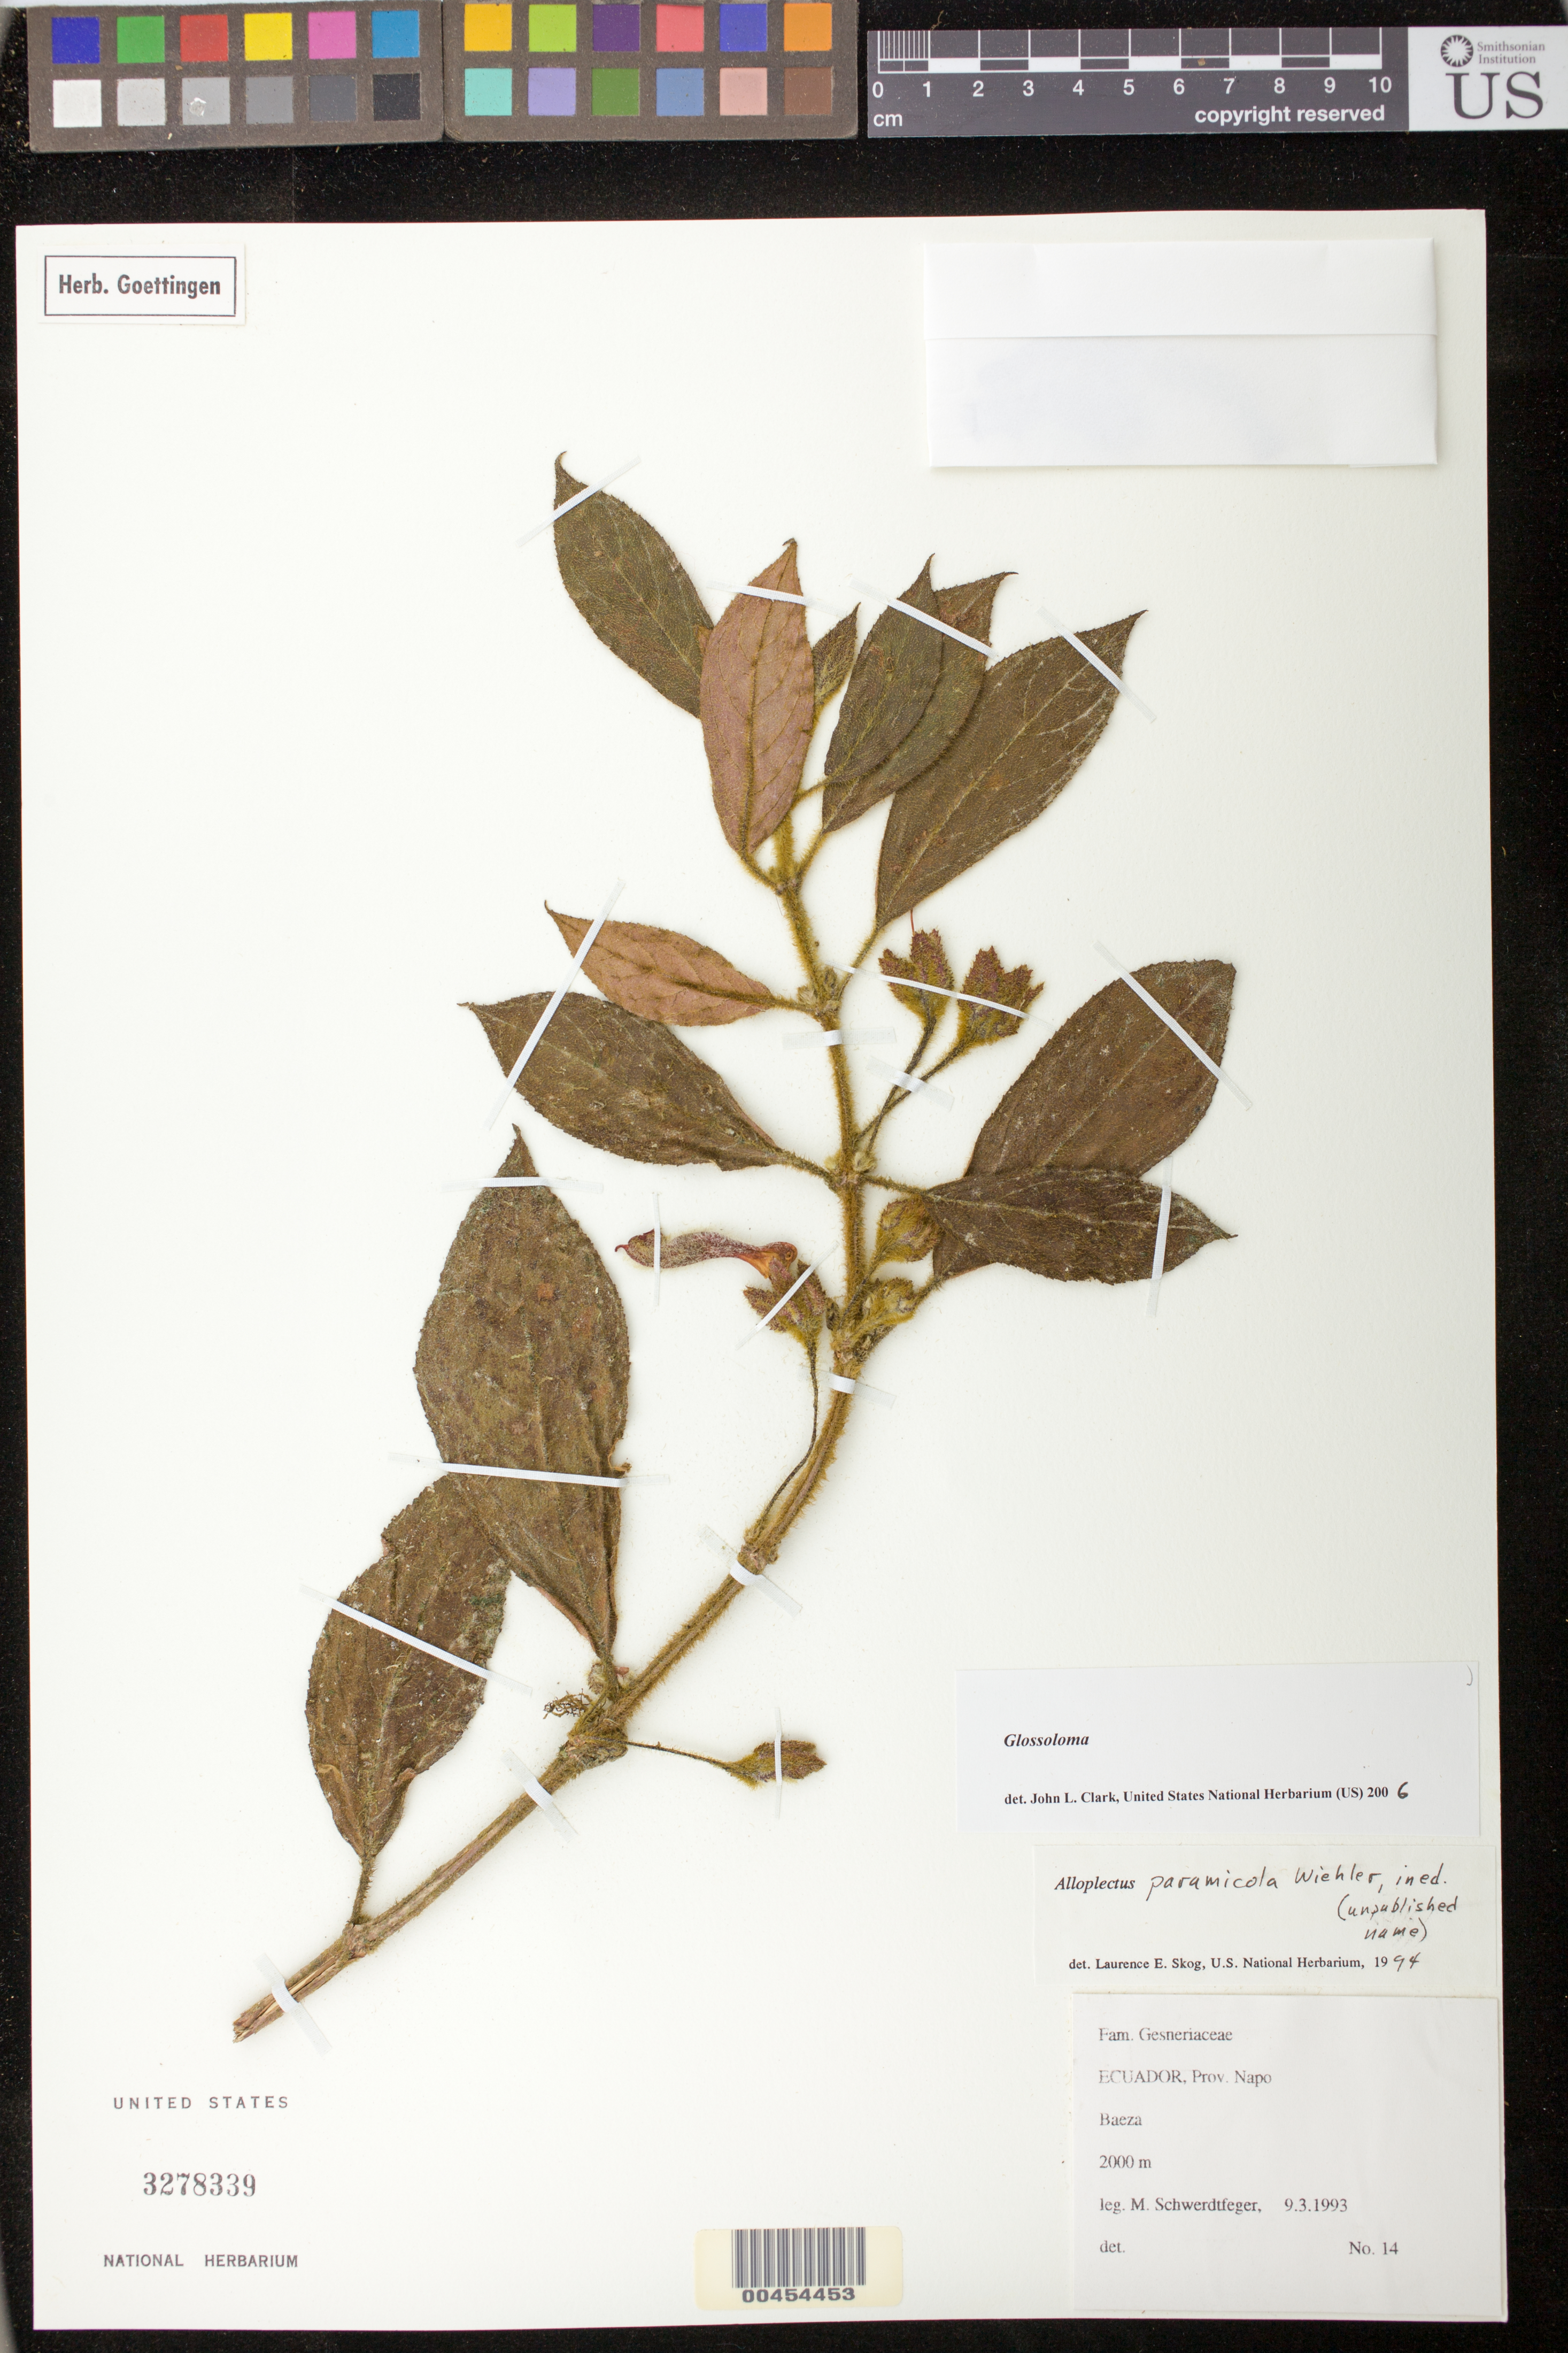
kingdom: Plantae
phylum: Tracheophyta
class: Magnoliopsida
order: Lamiales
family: Gesneriaceae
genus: Glossoloma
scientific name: Glossoloma sp.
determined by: Clark, J. L., (SEL), The Marie Selby Botanical Garden (UNITED STATES)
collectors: M. Schwerdtfeger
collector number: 14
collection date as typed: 09 Mar 1993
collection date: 1993-03-09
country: Ecuador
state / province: Napo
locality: Baeza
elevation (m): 2000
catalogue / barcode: US 3278339